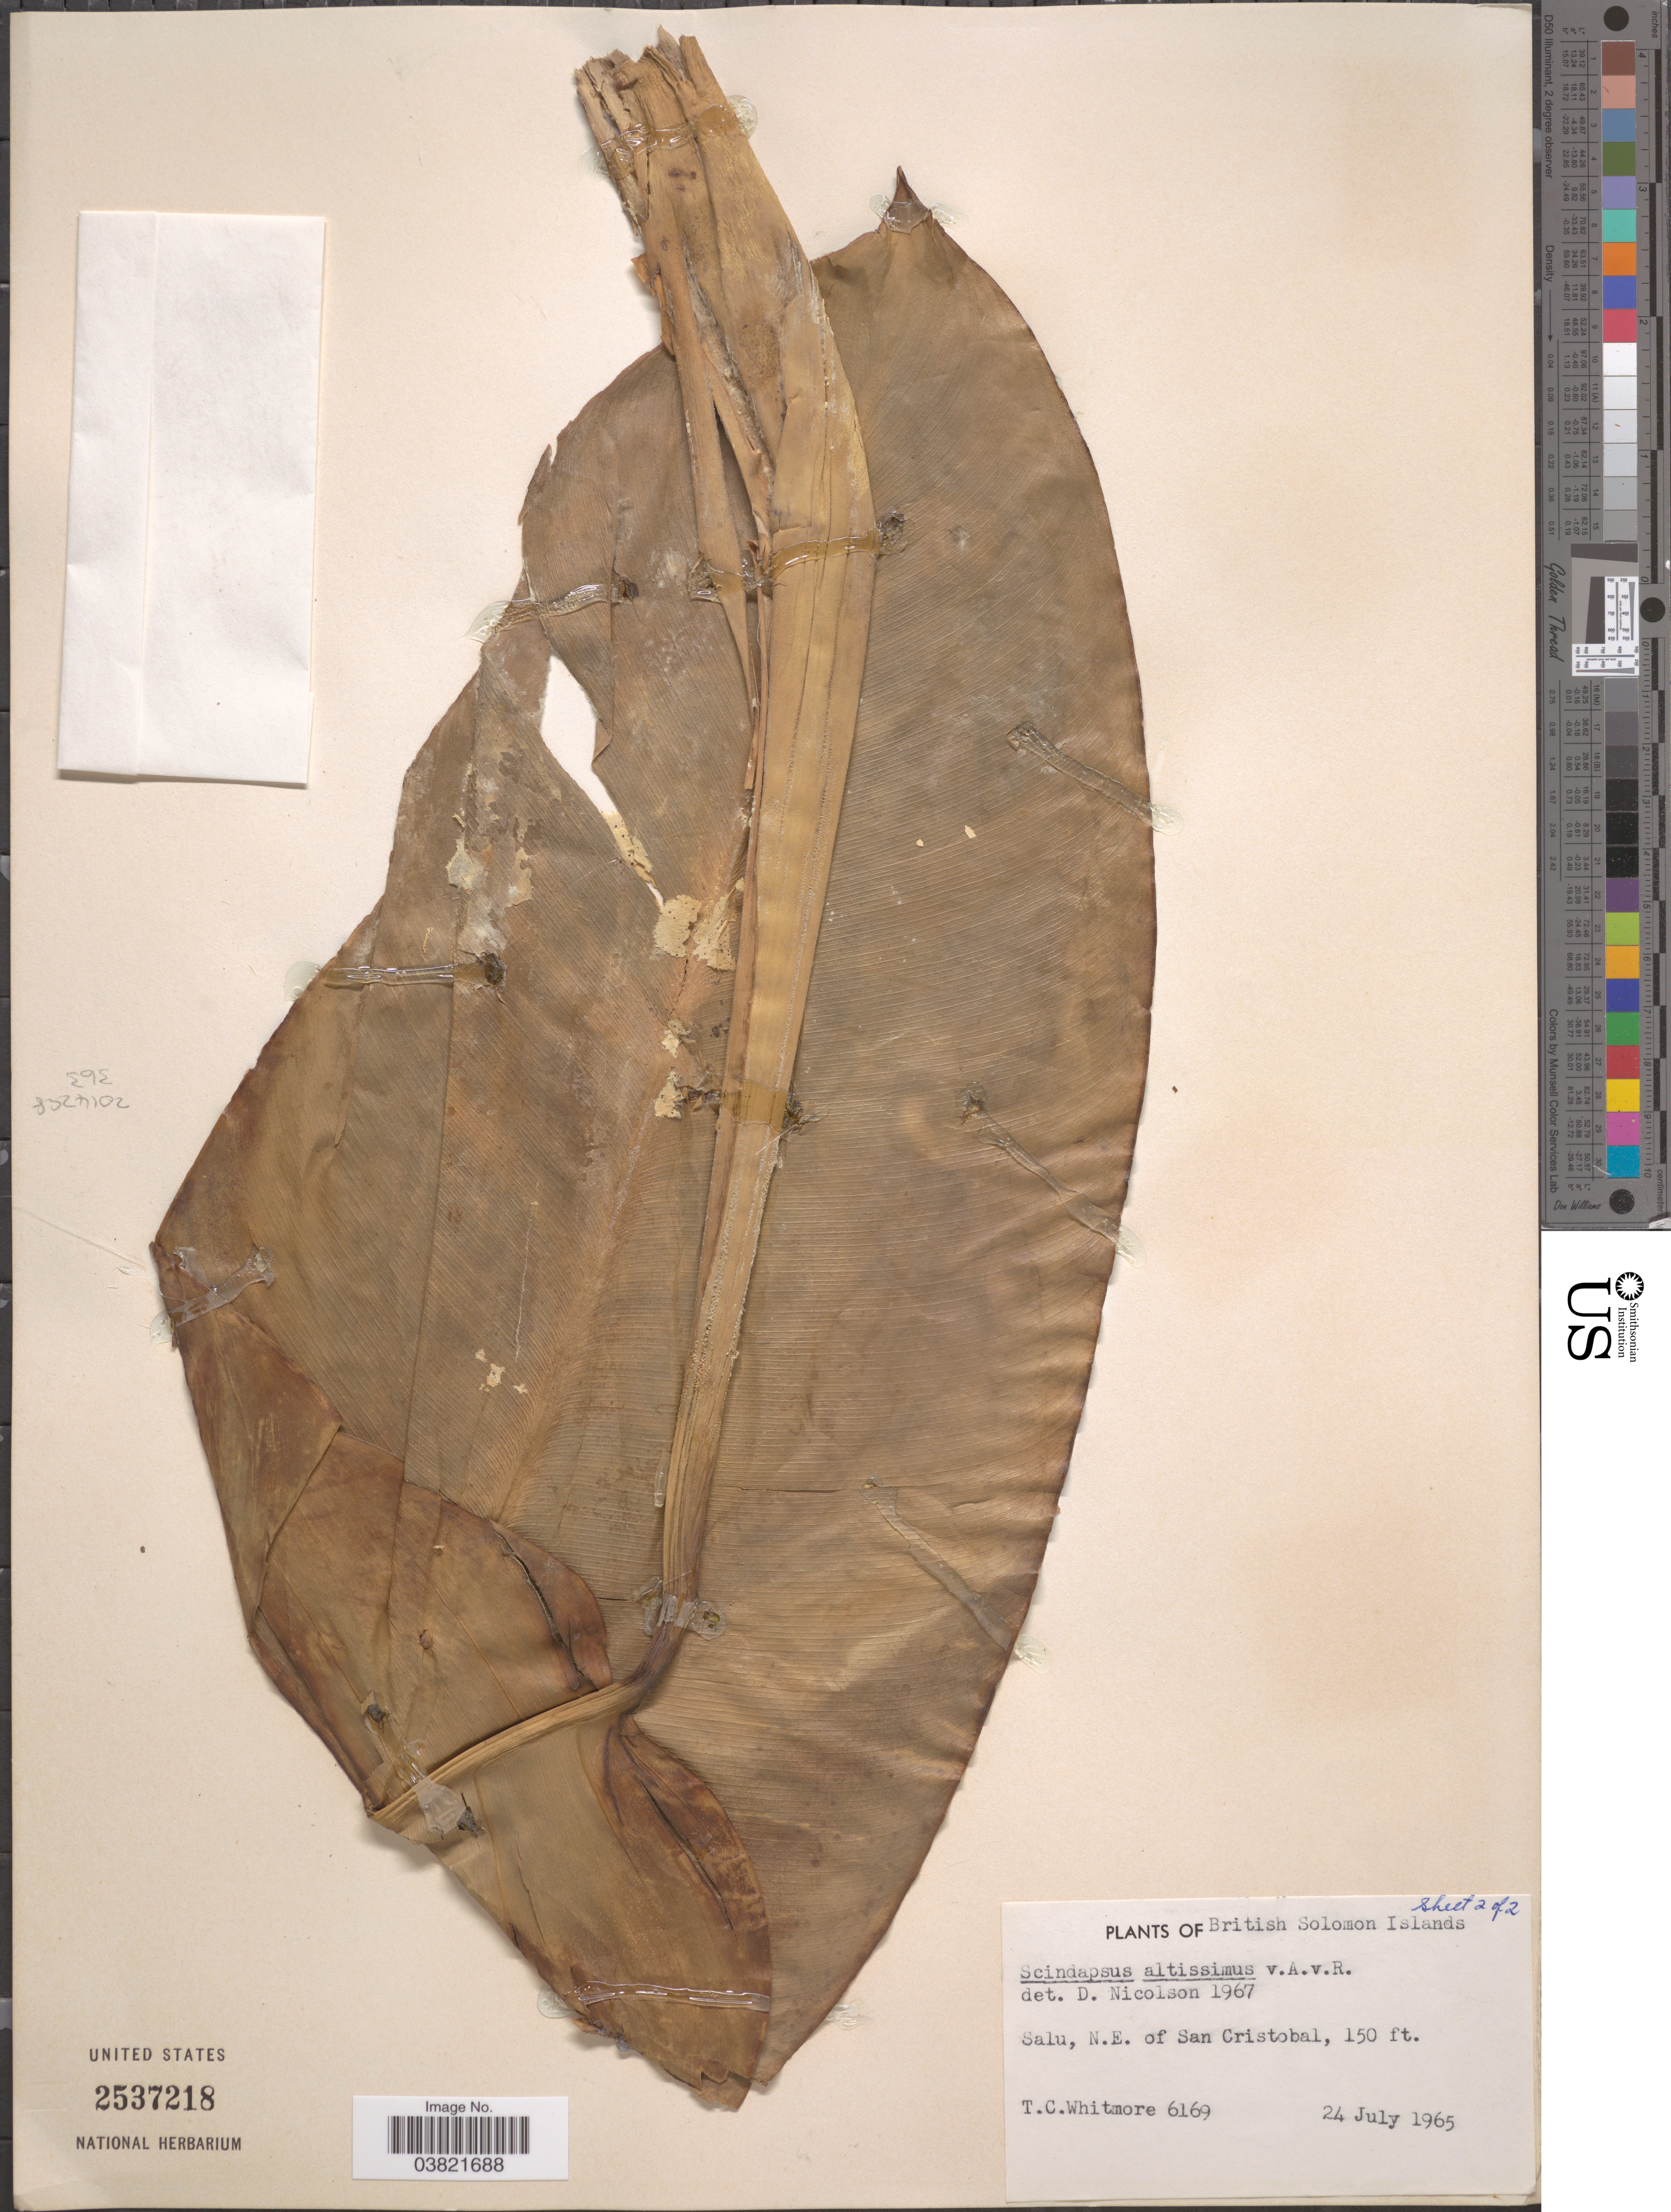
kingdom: Plantae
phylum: Tracheophyta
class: Liliopsida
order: Alismatales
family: Araceae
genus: Scindapsus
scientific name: Scindapsus altissimus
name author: Alderw.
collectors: T. C. Whitmore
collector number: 6169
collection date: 1965-07-24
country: Solomon Islands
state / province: Solomon Islands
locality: British Solomon Islands. Salu, N.E. of San Cristobal.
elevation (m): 46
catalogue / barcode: US 2537218